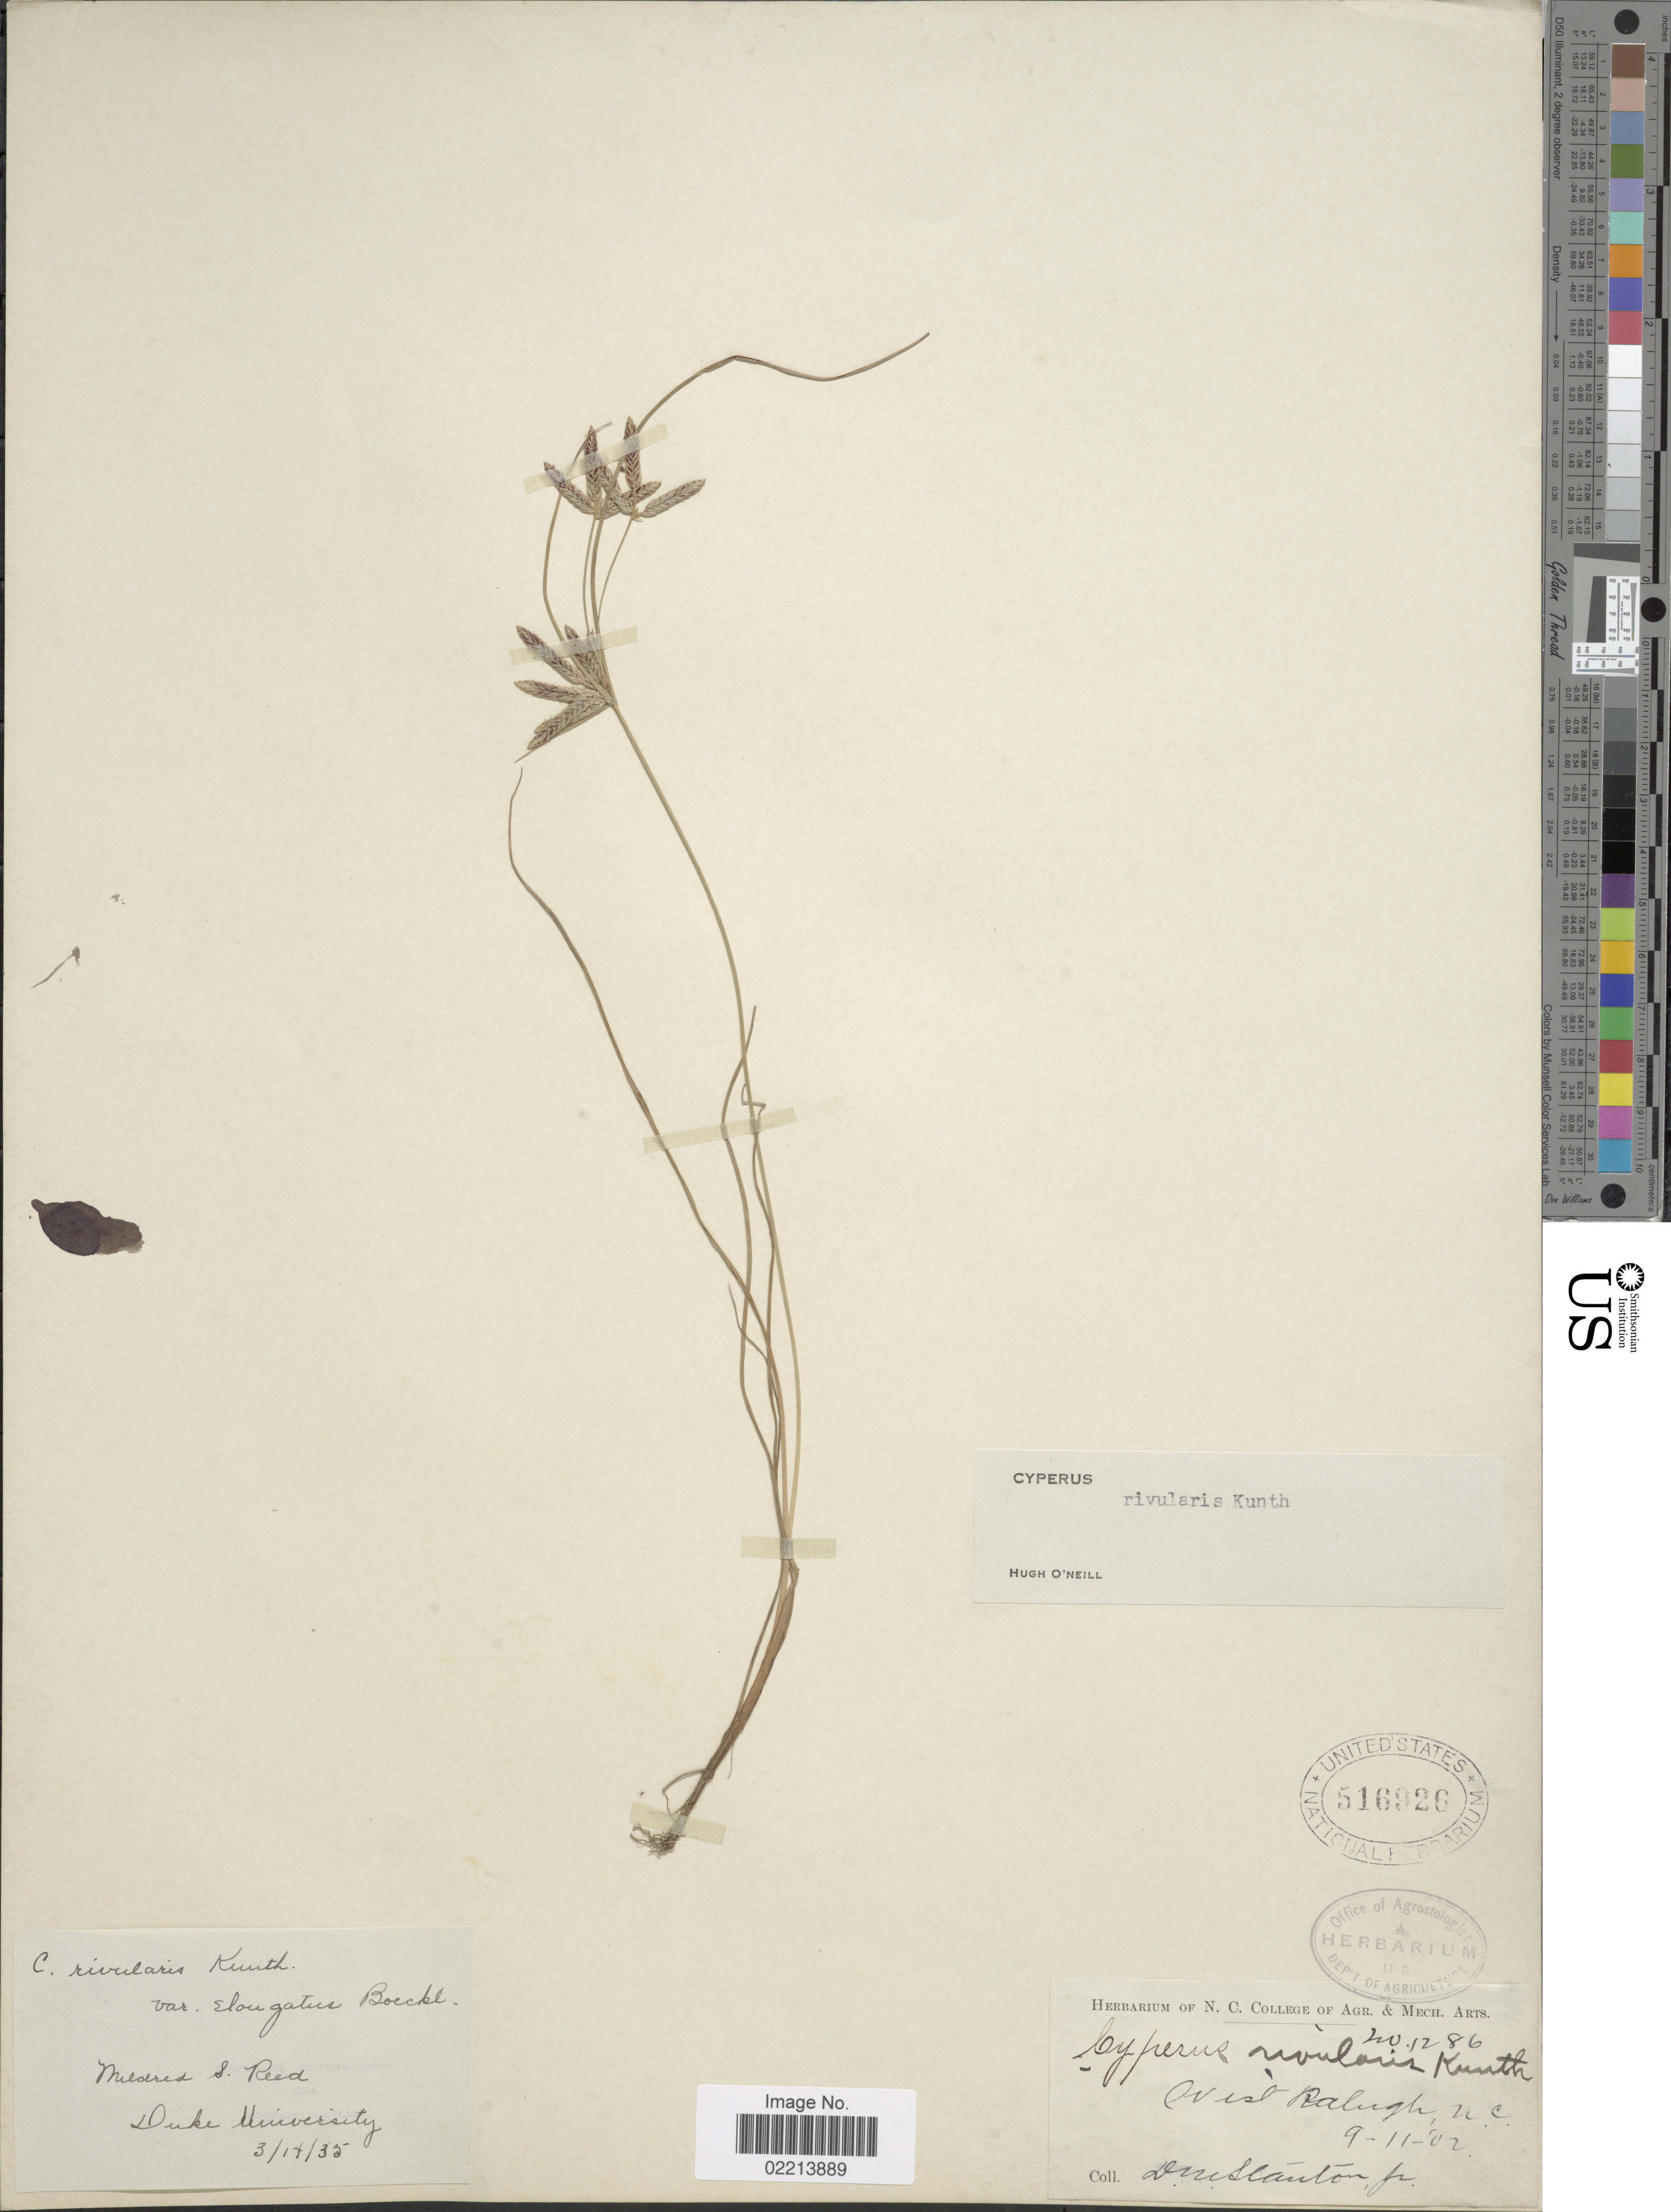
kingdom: Plantae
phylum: Tracheophyta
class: Liliopsida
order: Poales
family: Cyperaceae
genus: Cyperus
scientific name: Cyperus bipartitus Torr.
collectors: Stanton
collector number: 1286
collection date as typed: Transcribed d/m/y: 11/9/2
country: United States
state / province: North Carolina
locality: West Raleigh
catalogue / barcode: US 516926